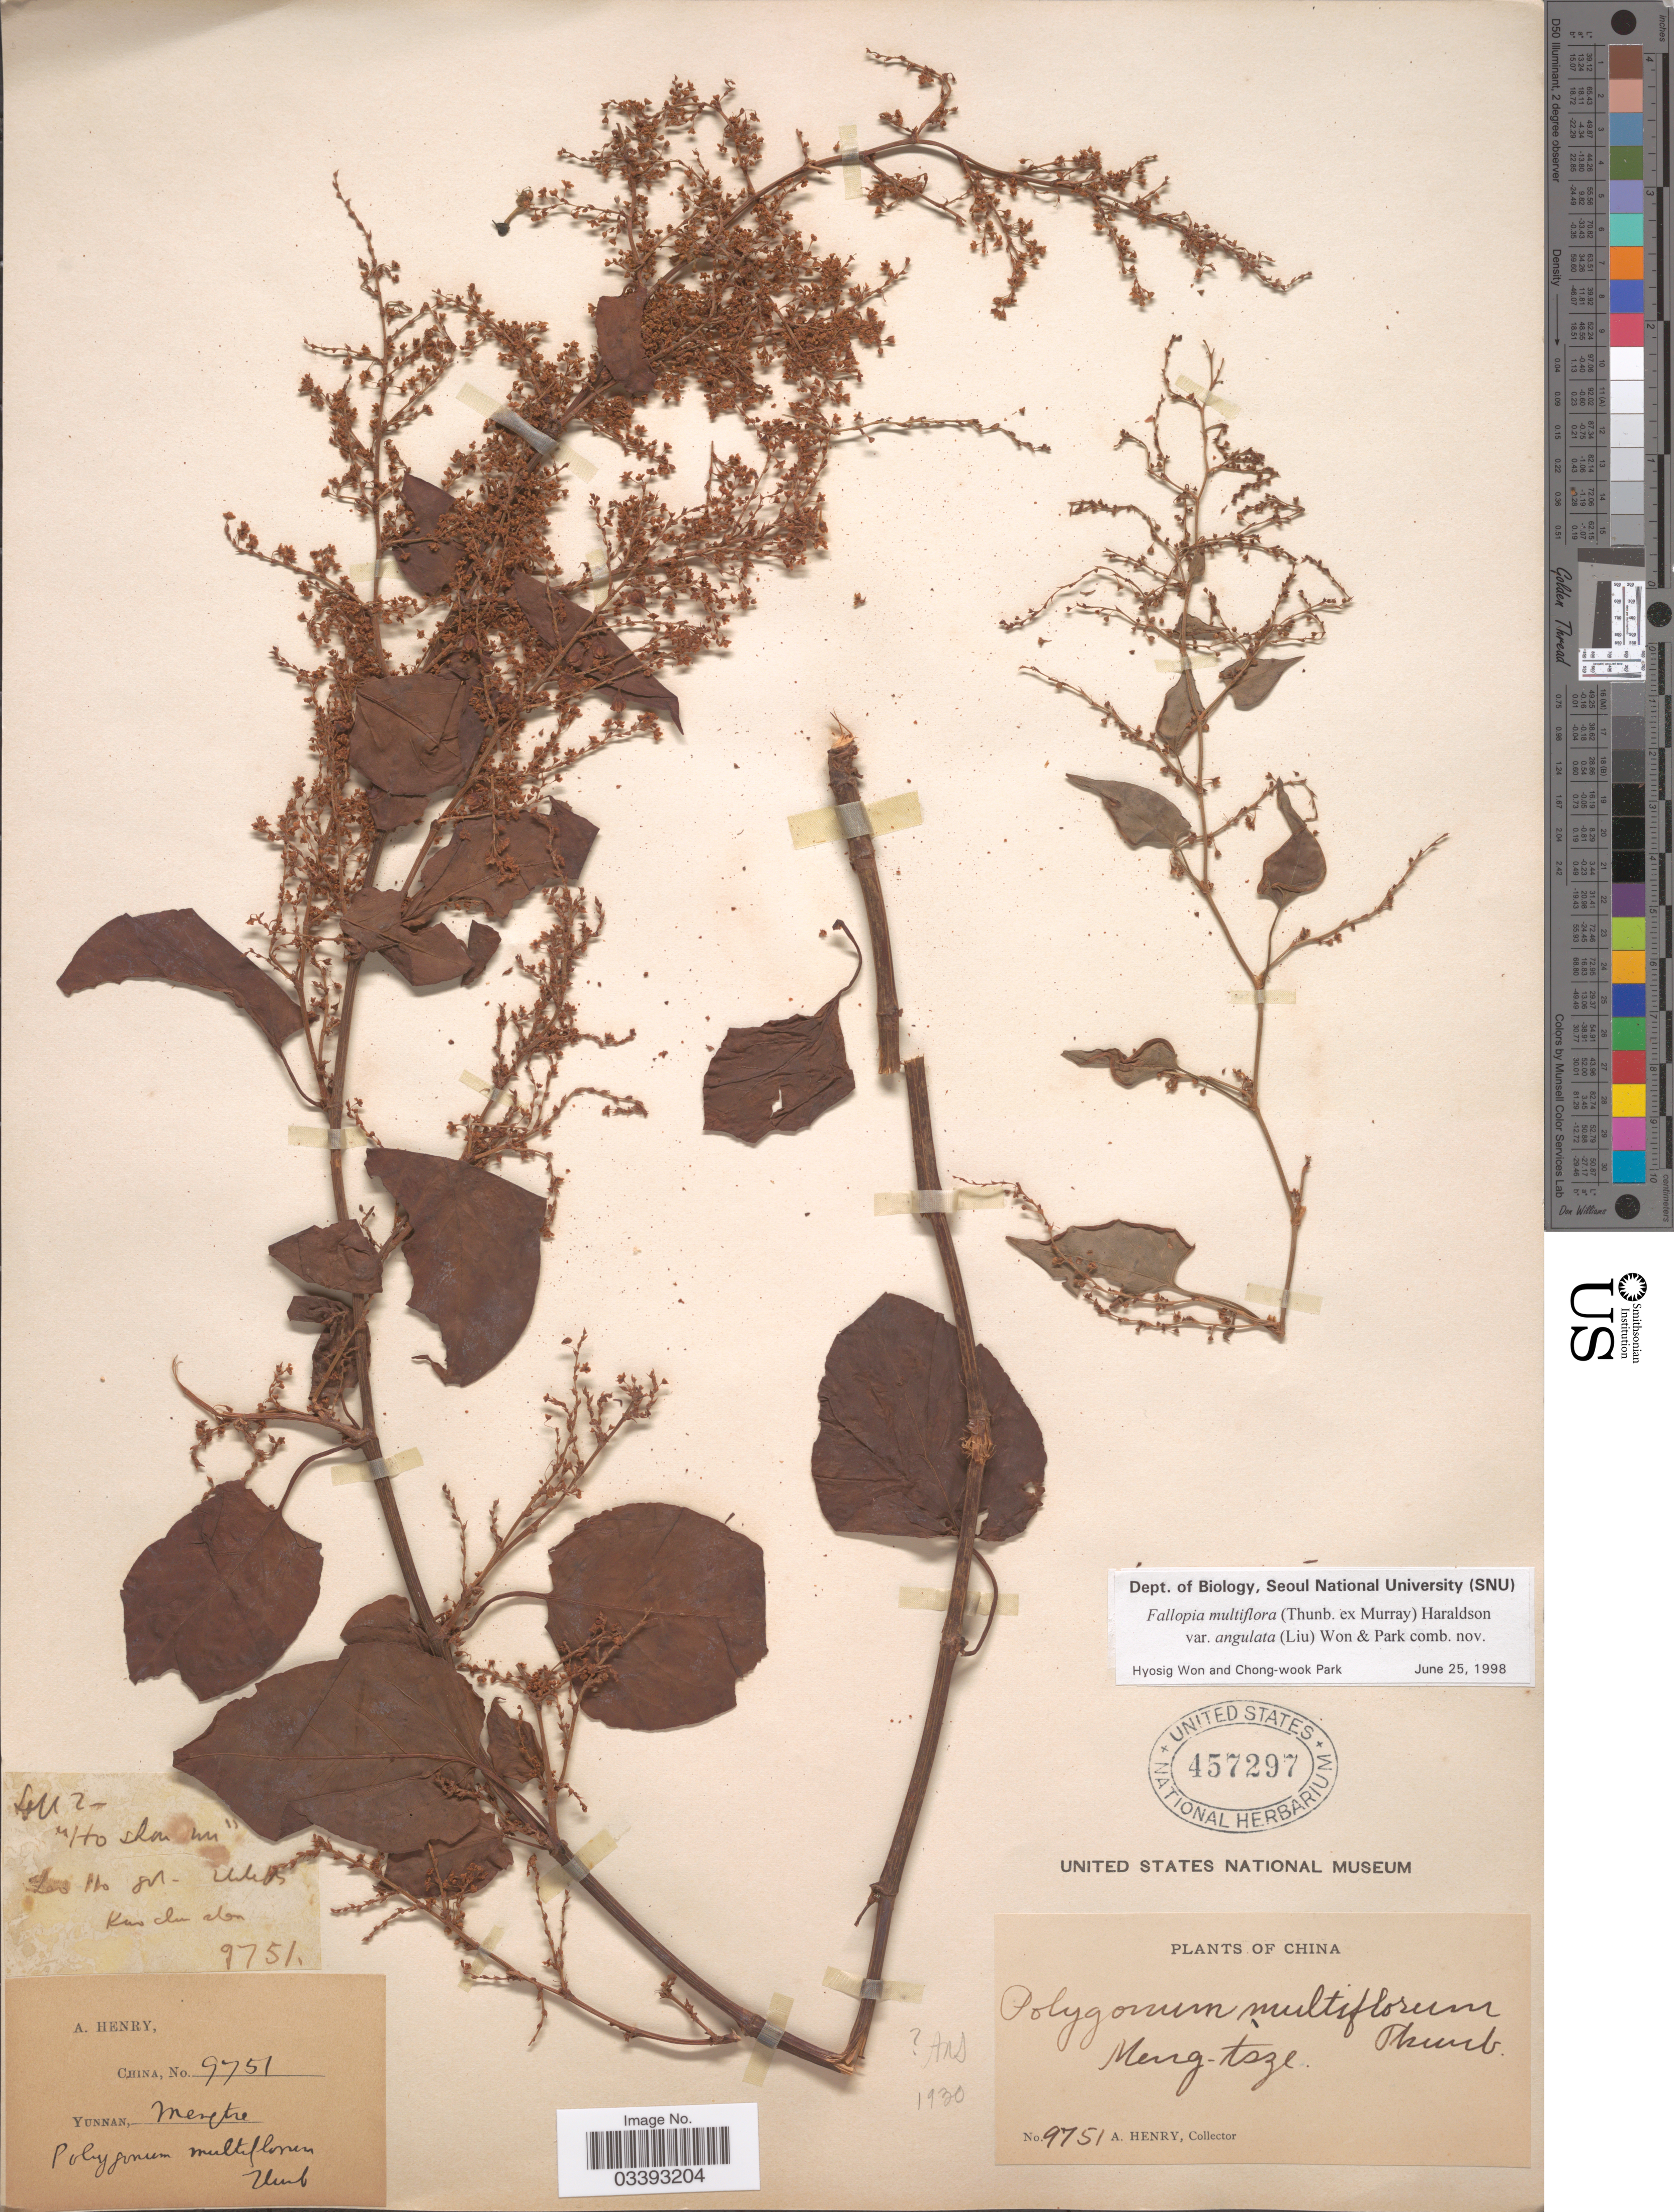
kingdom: Plantae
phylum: Tracheophyta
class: Magnoliopsida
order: Caryophyllales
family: Polygonaceae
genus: Fallopia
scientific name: Fallopia multiflora var. angulata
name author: (Liu) H.J. Yan et al.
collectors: A. Henry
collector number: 9751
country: China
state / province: Yunnan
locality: Meng-tsze. [illegible text].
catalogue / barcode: US 457297